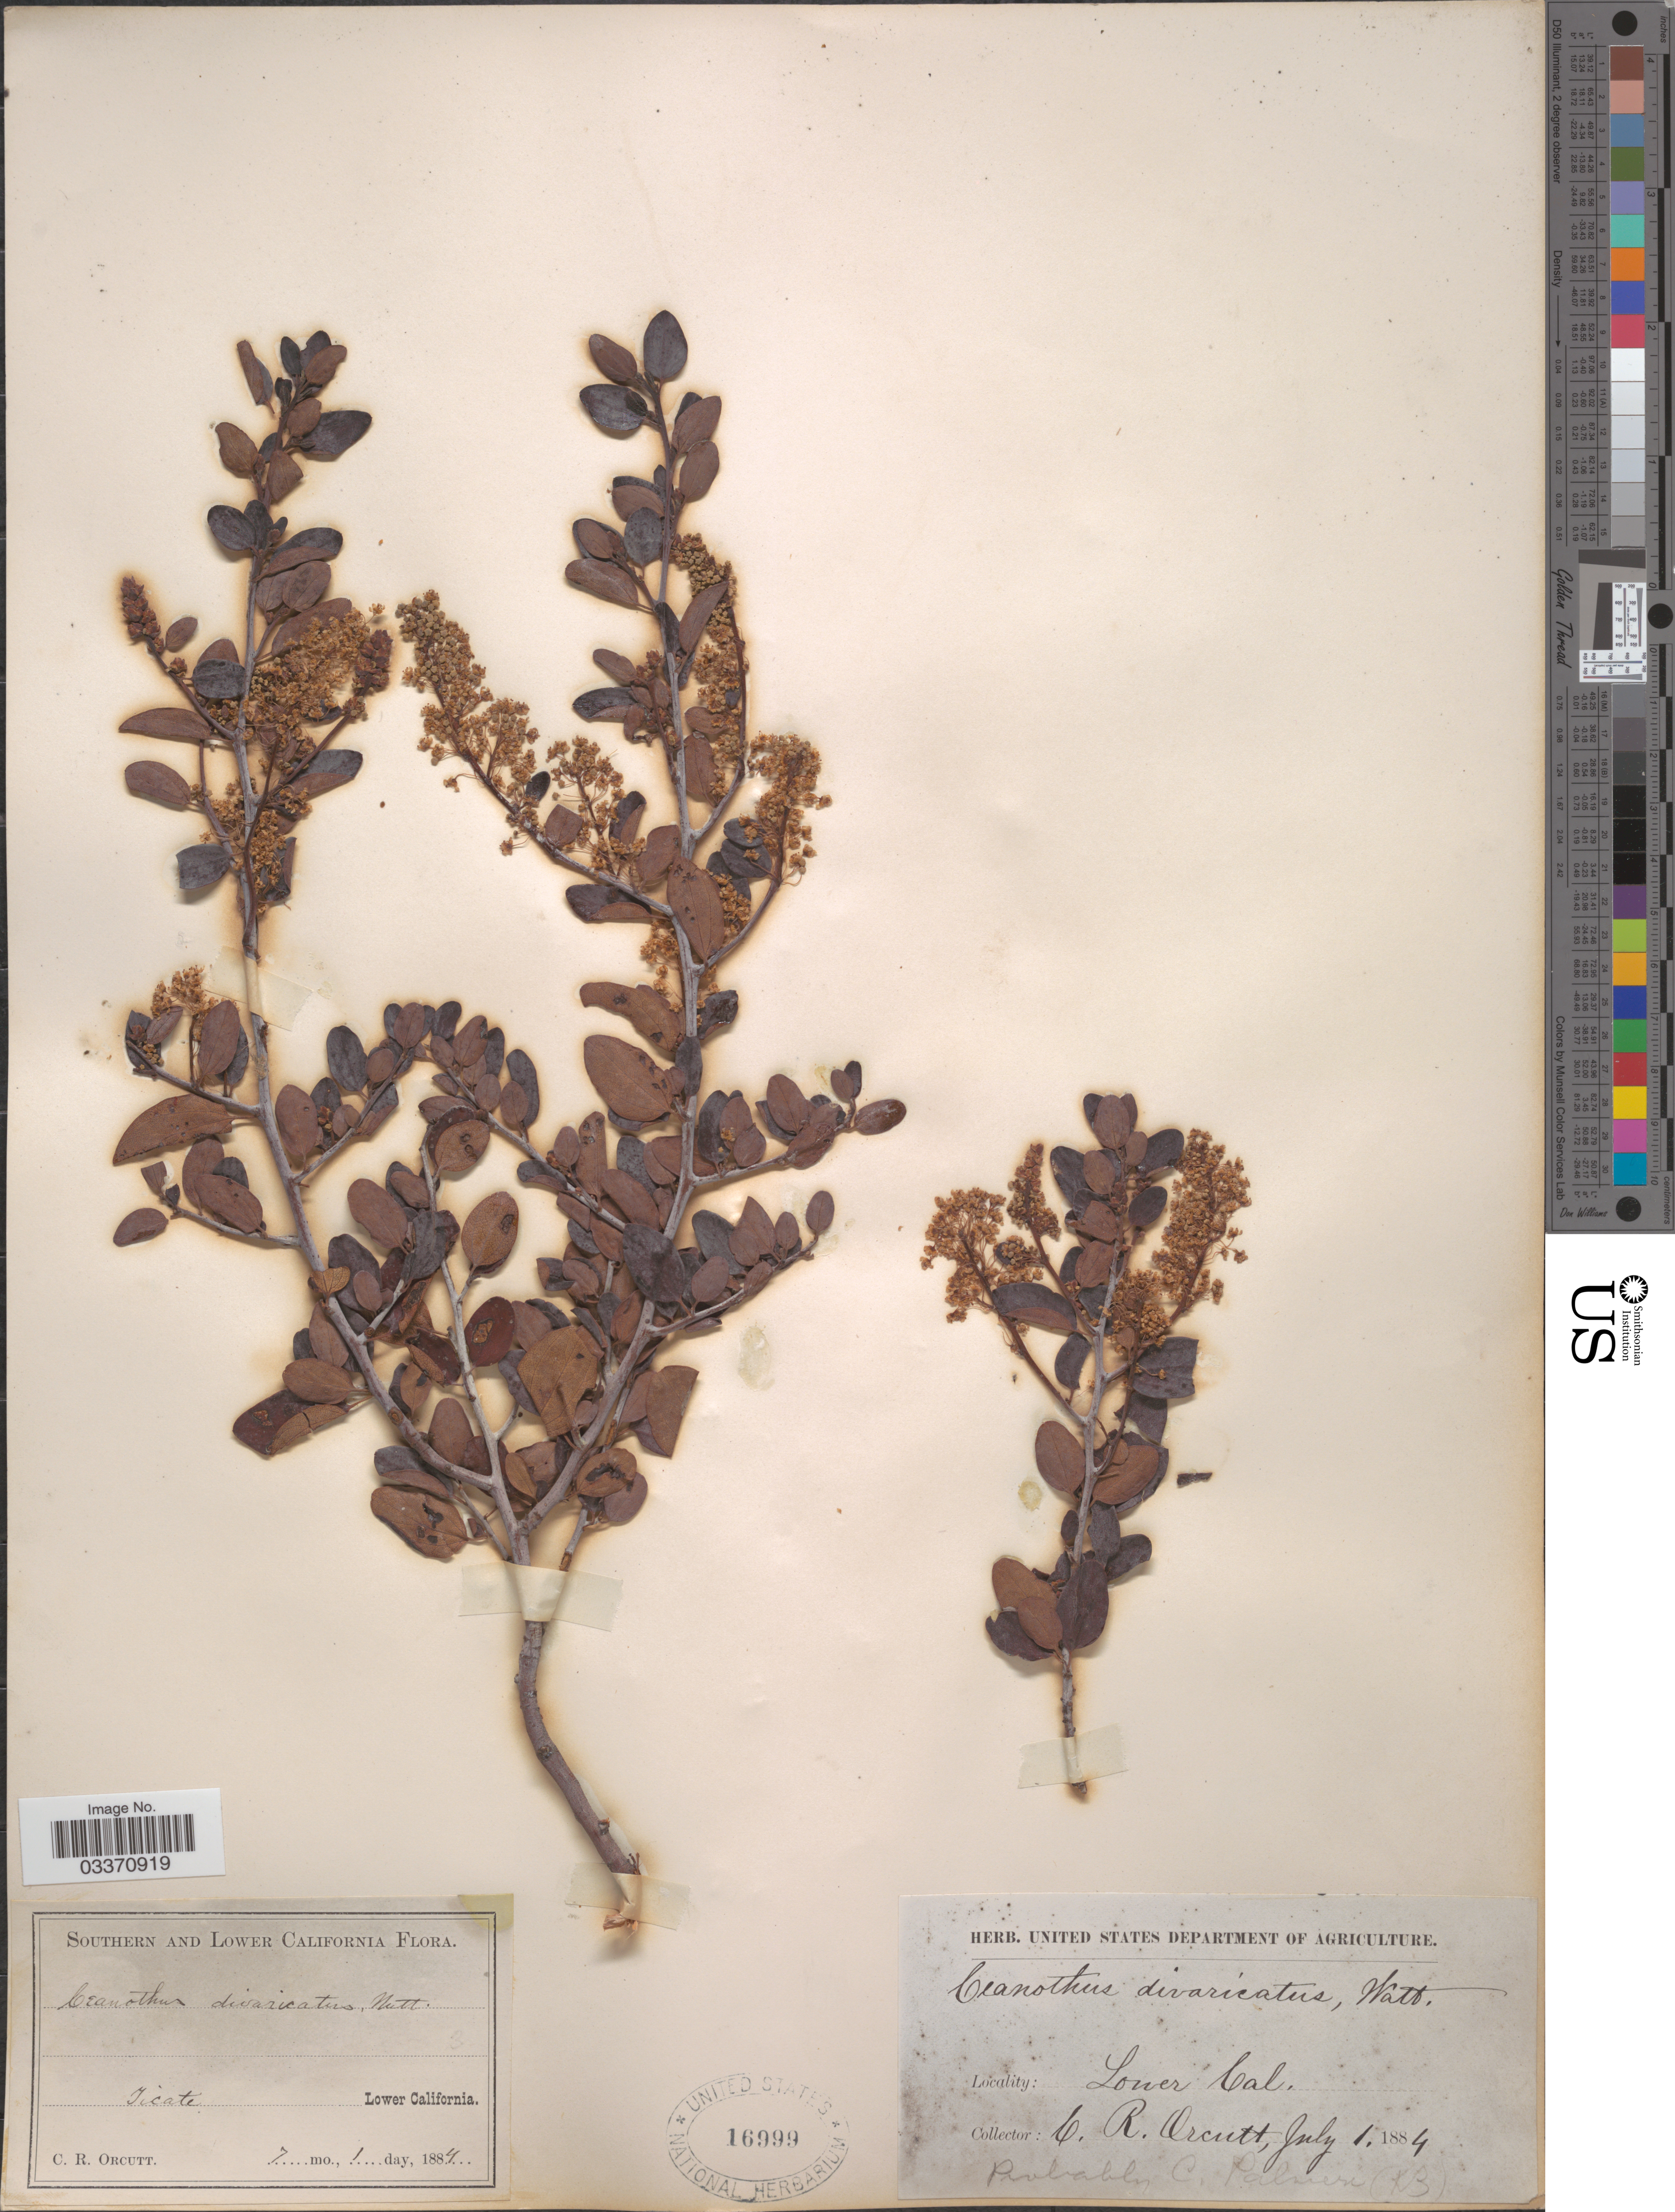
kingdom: Plantae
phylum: Tracheophyta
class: Magnoliopsida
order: Rosales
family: Rhamnaceae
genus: Ceanothus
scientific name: Ceanothus divaricatus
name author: Nutt. ex Torr. & S.F. Gray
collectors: C. R. Orcutt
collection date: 1884-07-01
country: Mexico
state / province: Baja California Norte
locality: Lower California. Tecate.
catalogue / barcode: US 16999